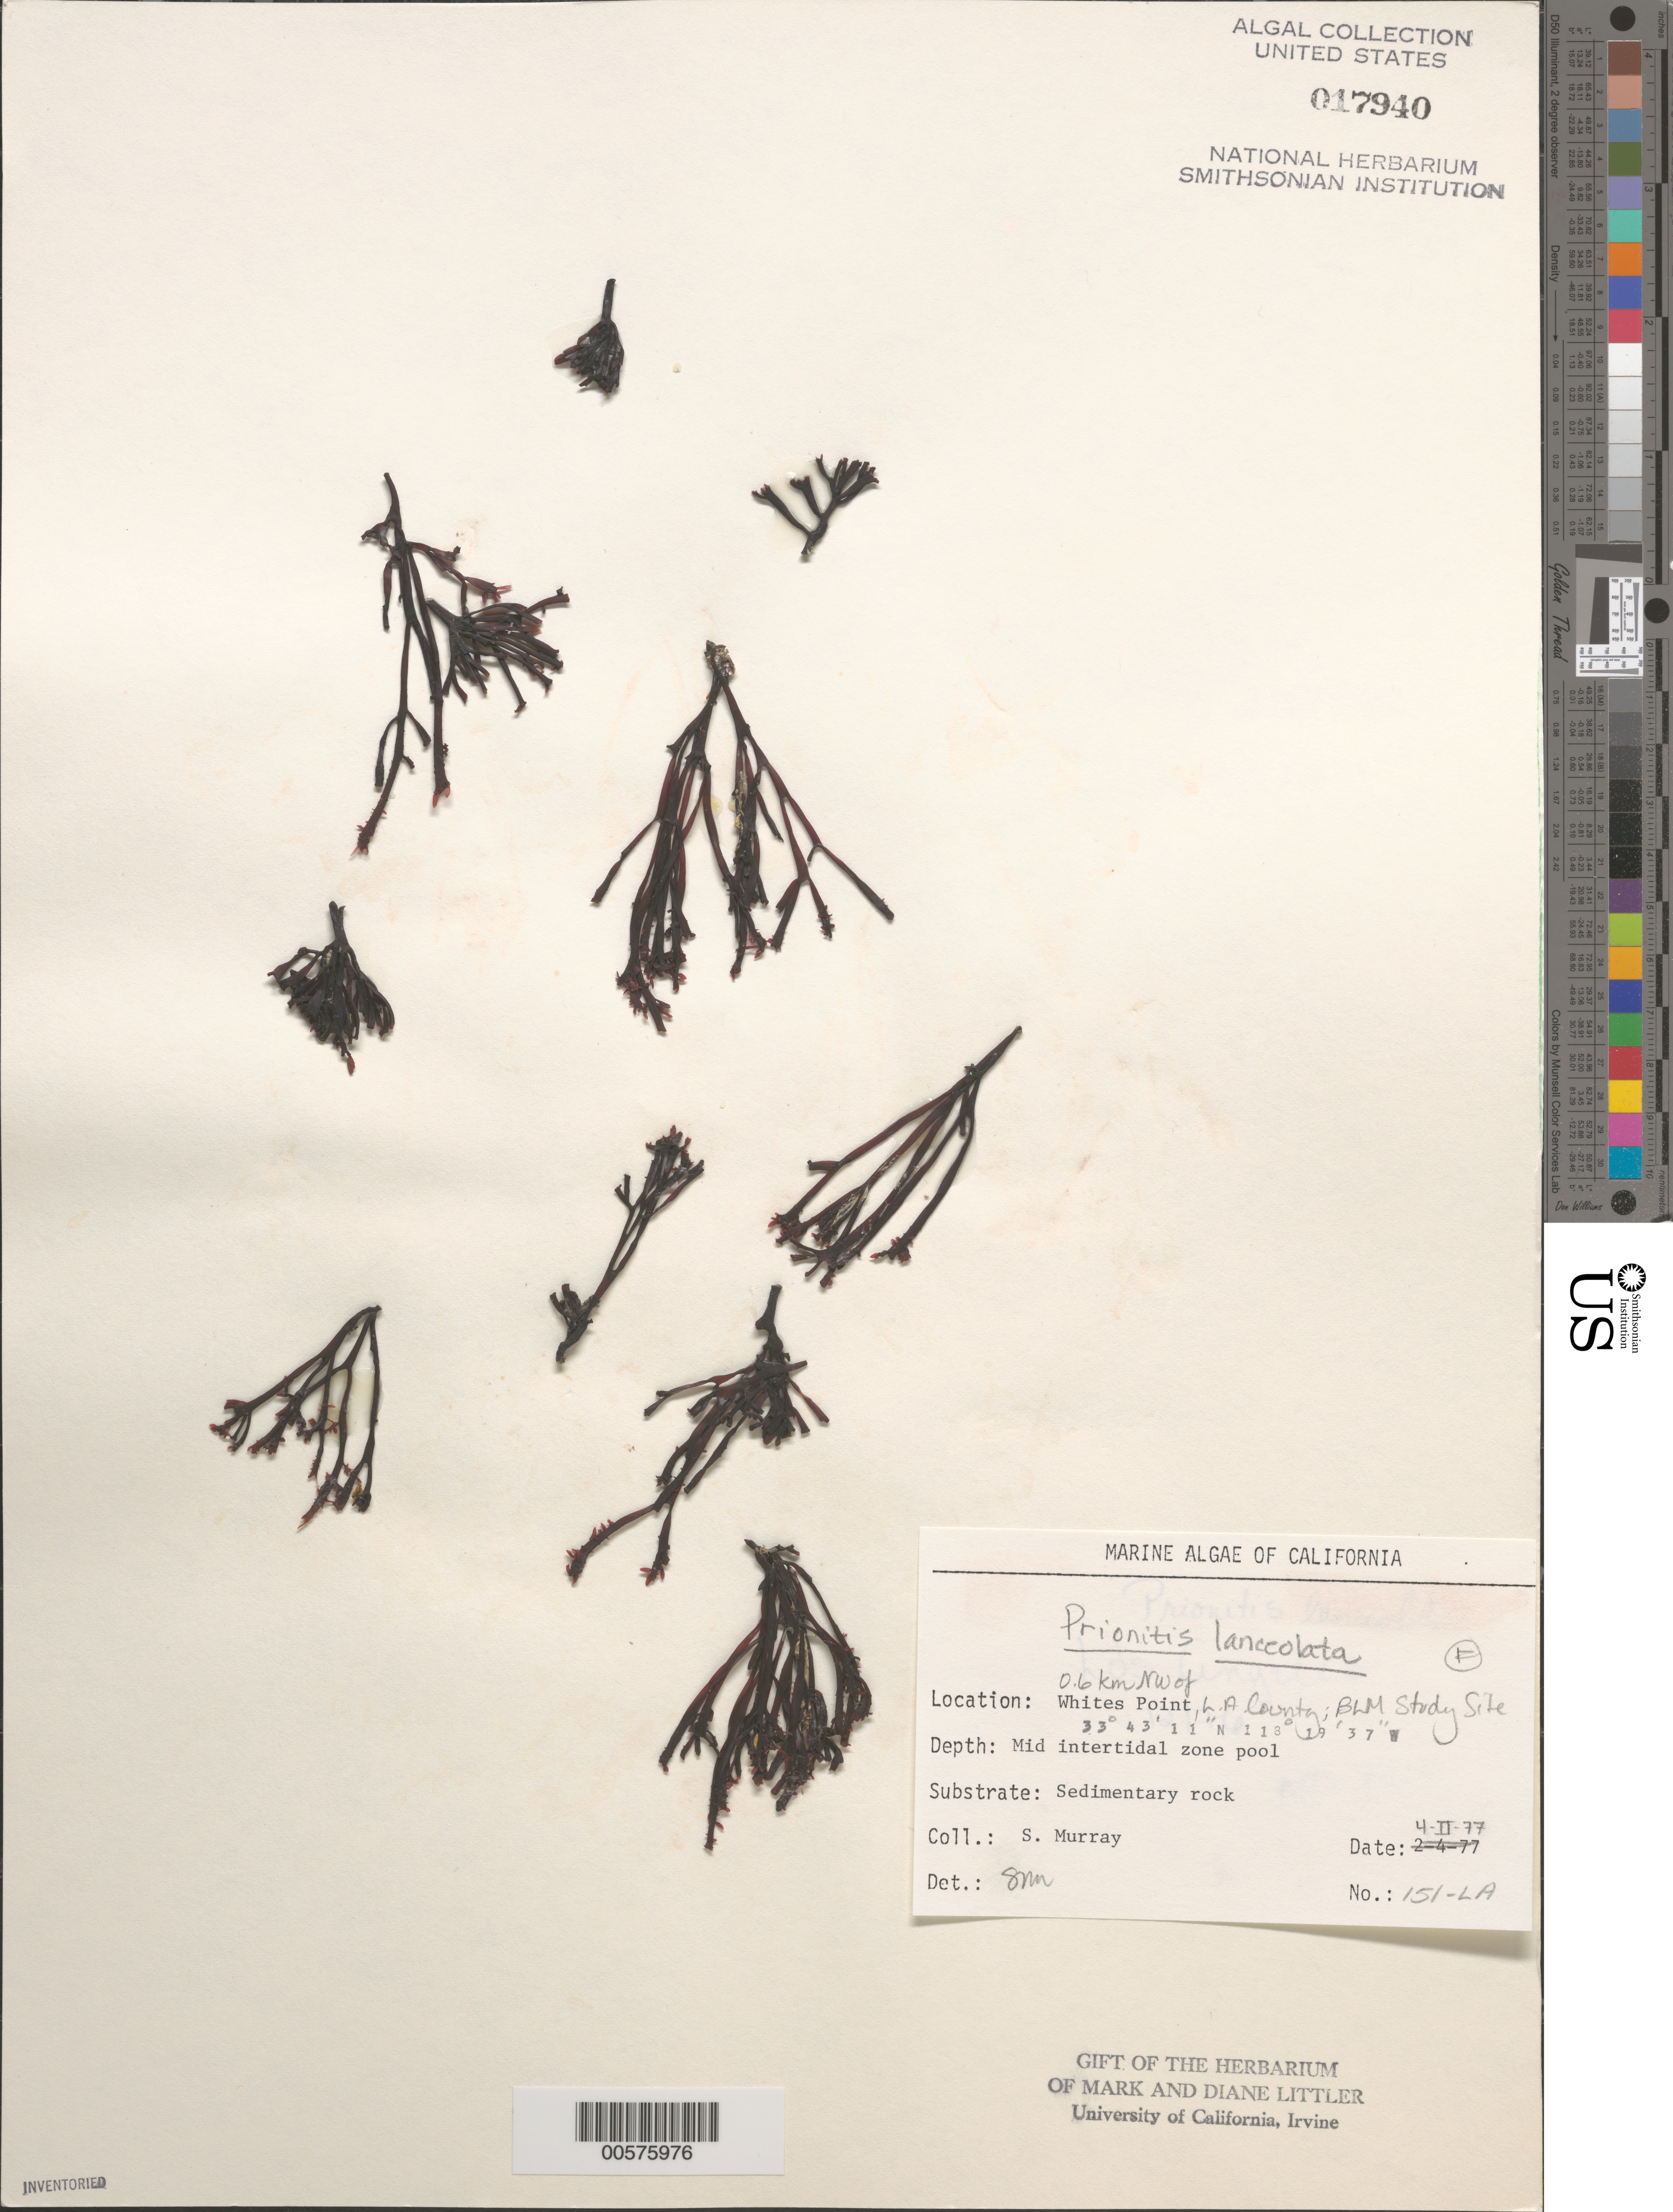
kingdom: Plantae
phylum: Rhodophyta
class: Florideophyceae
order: Cryptonemiales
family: Cryptonemiaceae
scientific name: Prionitis lanceolata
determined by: Murray, S. N.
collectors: S. N. Murray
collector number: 151-LA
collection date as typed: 04 Feb 1977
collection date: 1977-02-04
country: United States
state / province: California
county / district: Los Angeles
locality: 0.6 km northwest of Whites Point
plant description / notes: BLM-SOCALBIGHT Rocky Intertidal Survey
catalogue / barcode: US 17940